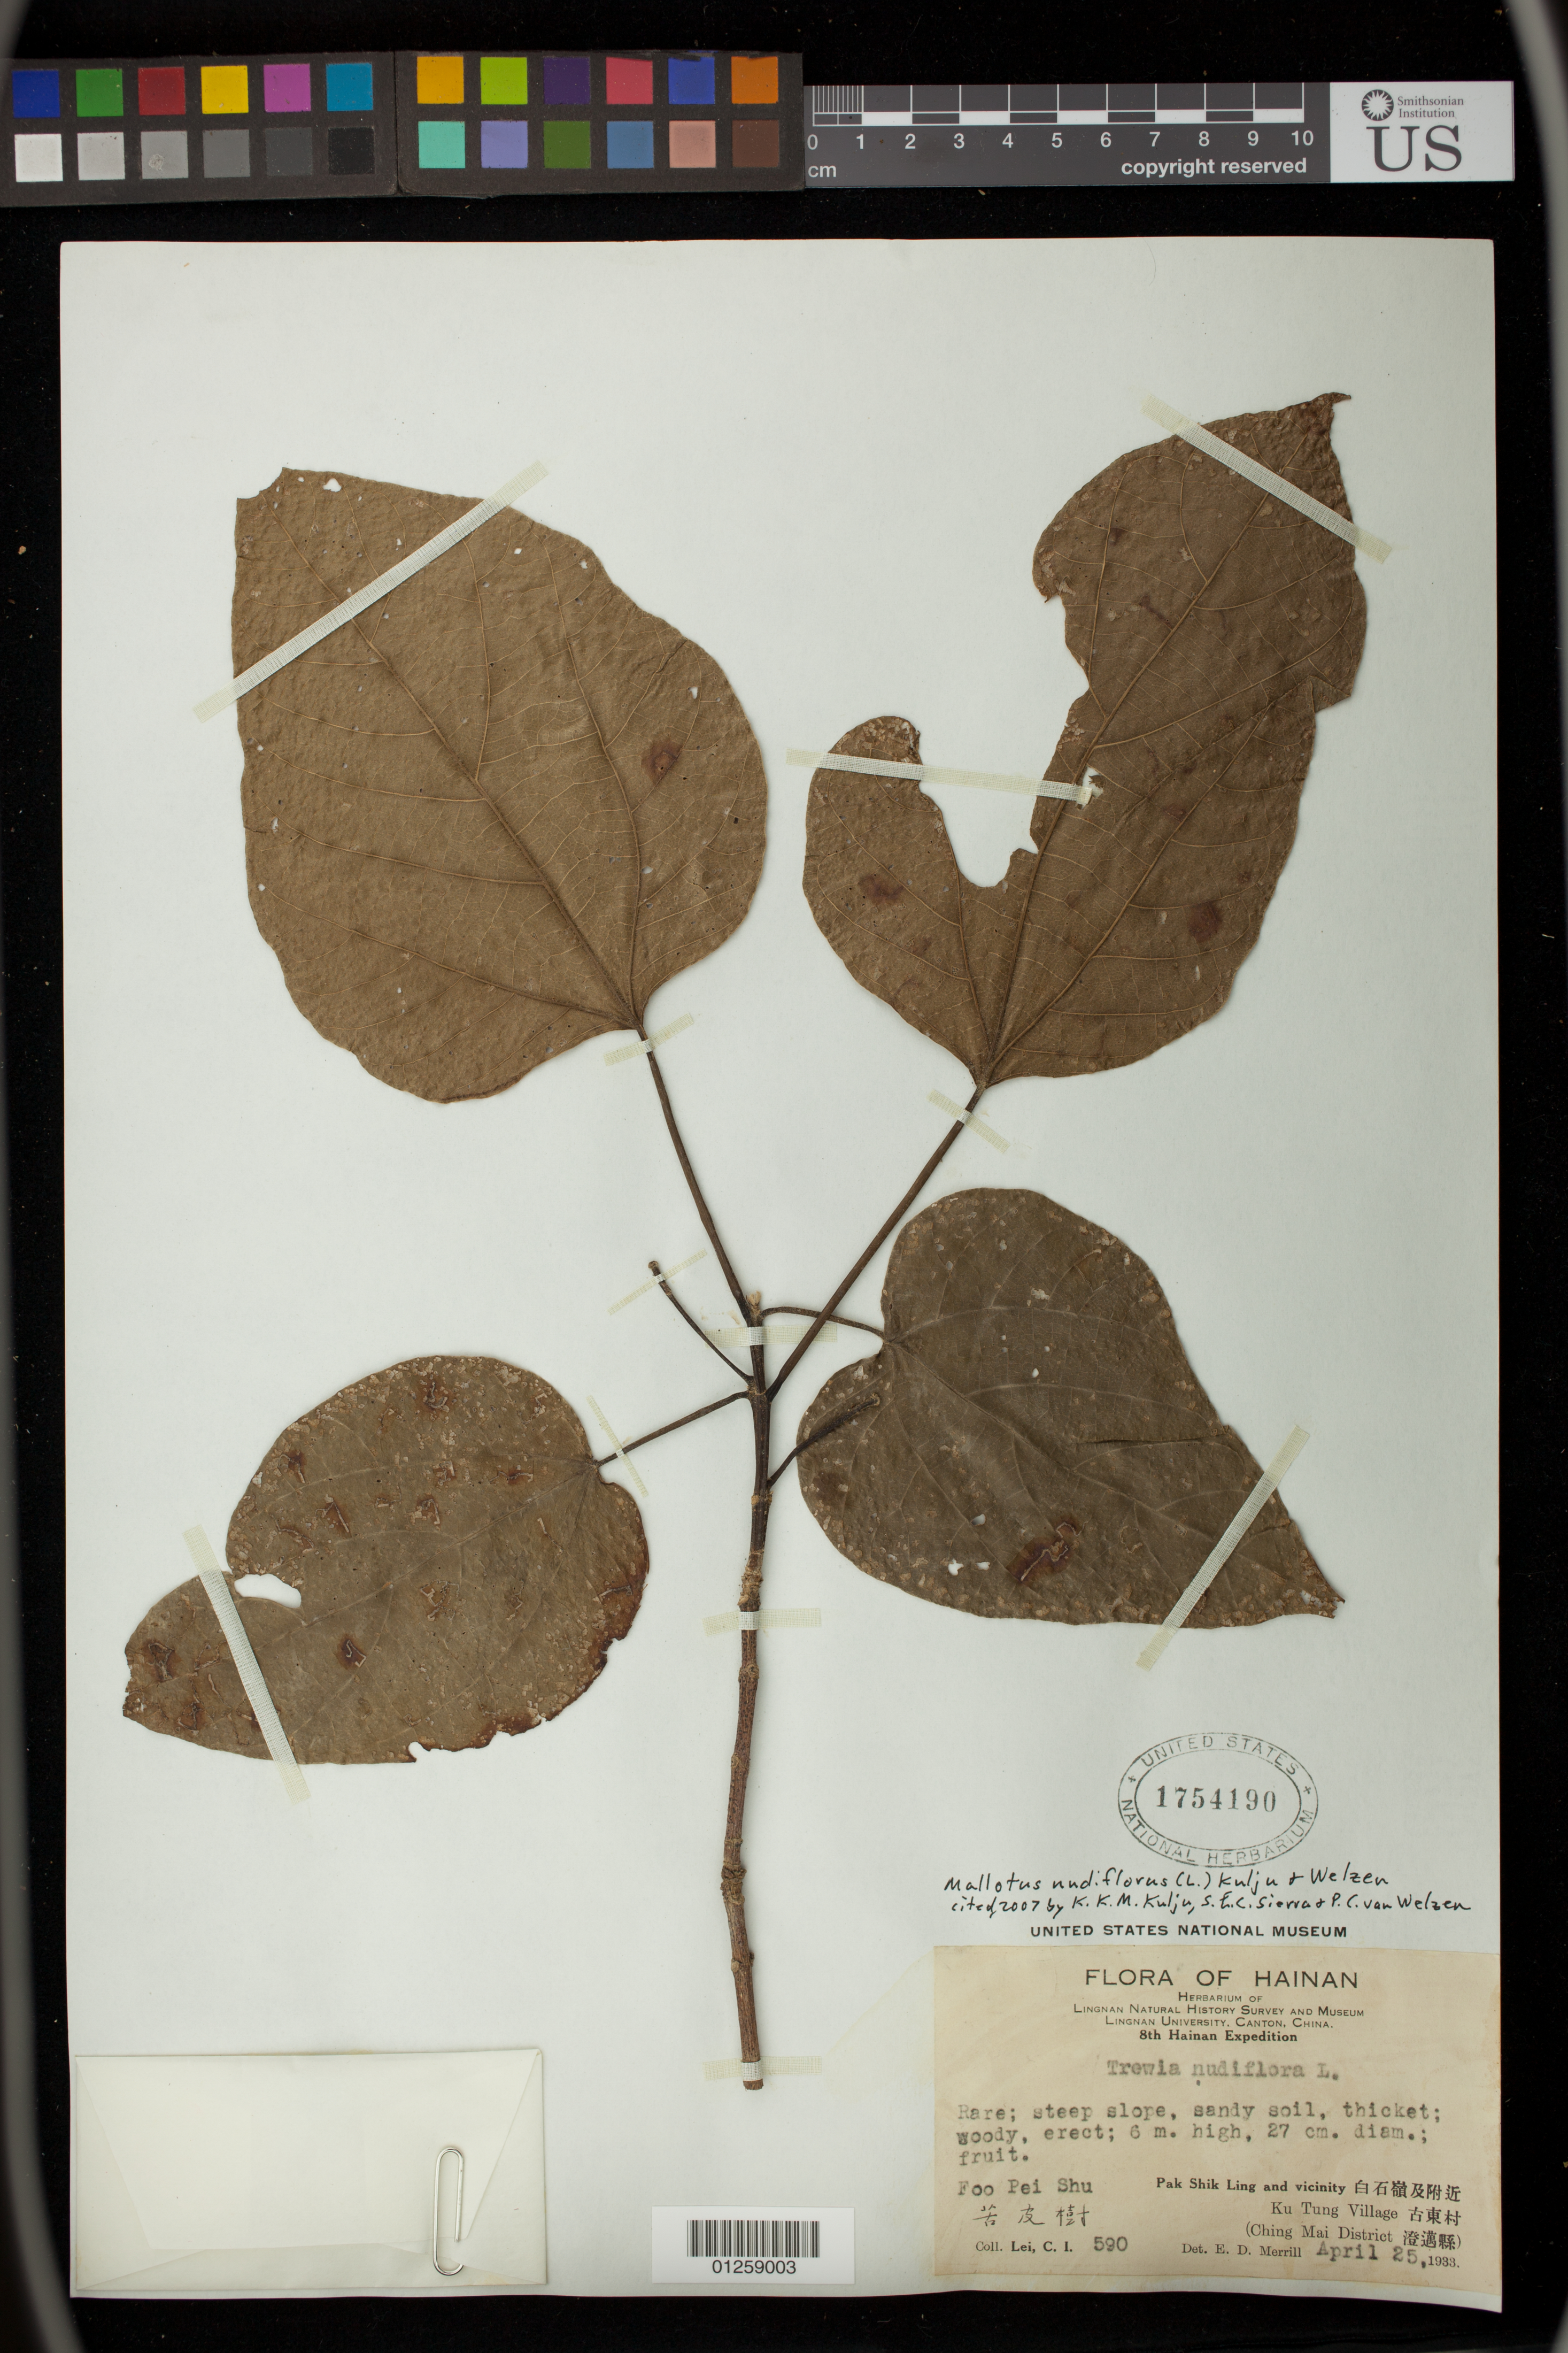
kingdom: Plantae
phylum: Tracheophyta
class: Magnoliopsida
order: Malpighiales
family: Euphorbiaceae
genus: Mallotus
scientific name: Mallotus nudiflorus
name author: (L.) Kulju & Welzen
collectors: C. I. Lei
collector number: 590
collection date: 1933-04-25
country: China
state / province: Hainan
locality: Pak Shik Ling and vicinity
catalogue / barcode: US 1754190